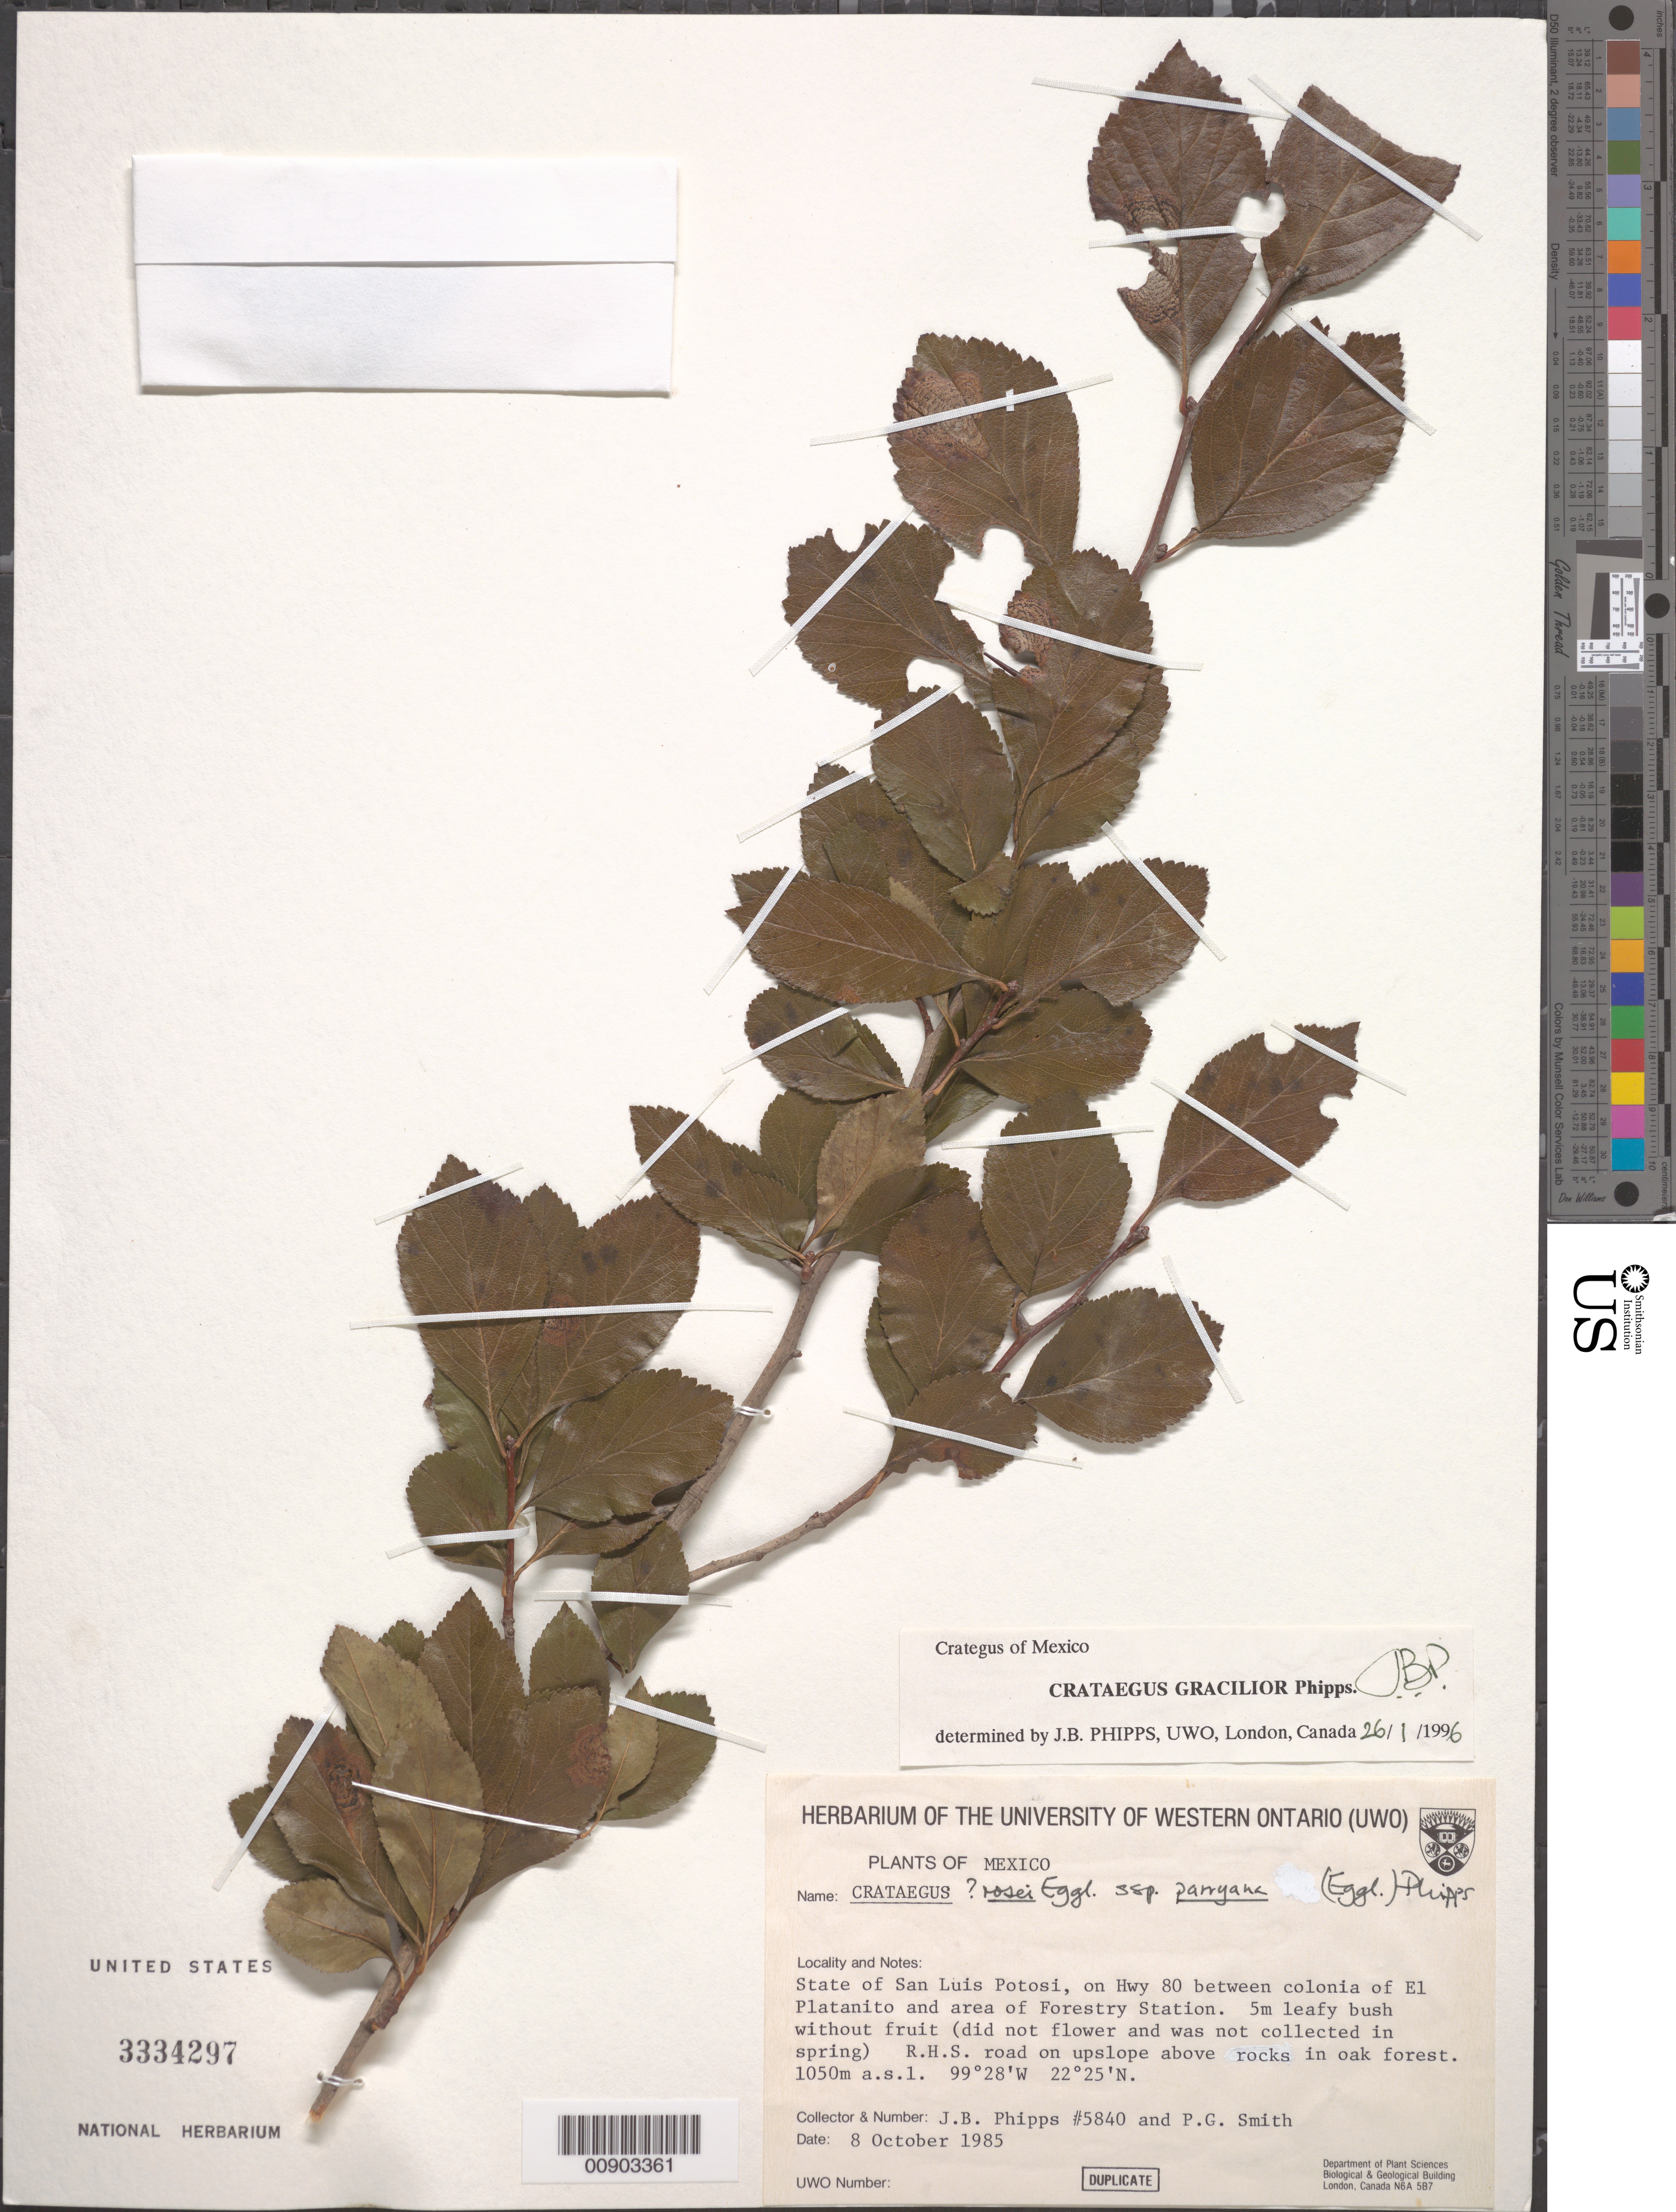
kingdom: Plantae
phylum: Tracheophyta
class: Magnoliopsida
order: Rosales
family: Rosaceae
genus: Crataegus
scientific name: Crataegus gracilior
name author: J.B. Phipps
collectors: J. Phipps & P. Smith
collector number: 5840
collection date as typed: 08 Oct 1985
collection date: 1985-10-08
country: Mexico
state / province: San Luis Potosí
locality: San Luis Potosí. On Hwy. 80 between Colonia of El Platanito and area of Forestry Station.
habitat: R.H.S. road on upslope above rocks in oak forest.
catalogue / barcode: US 3334297